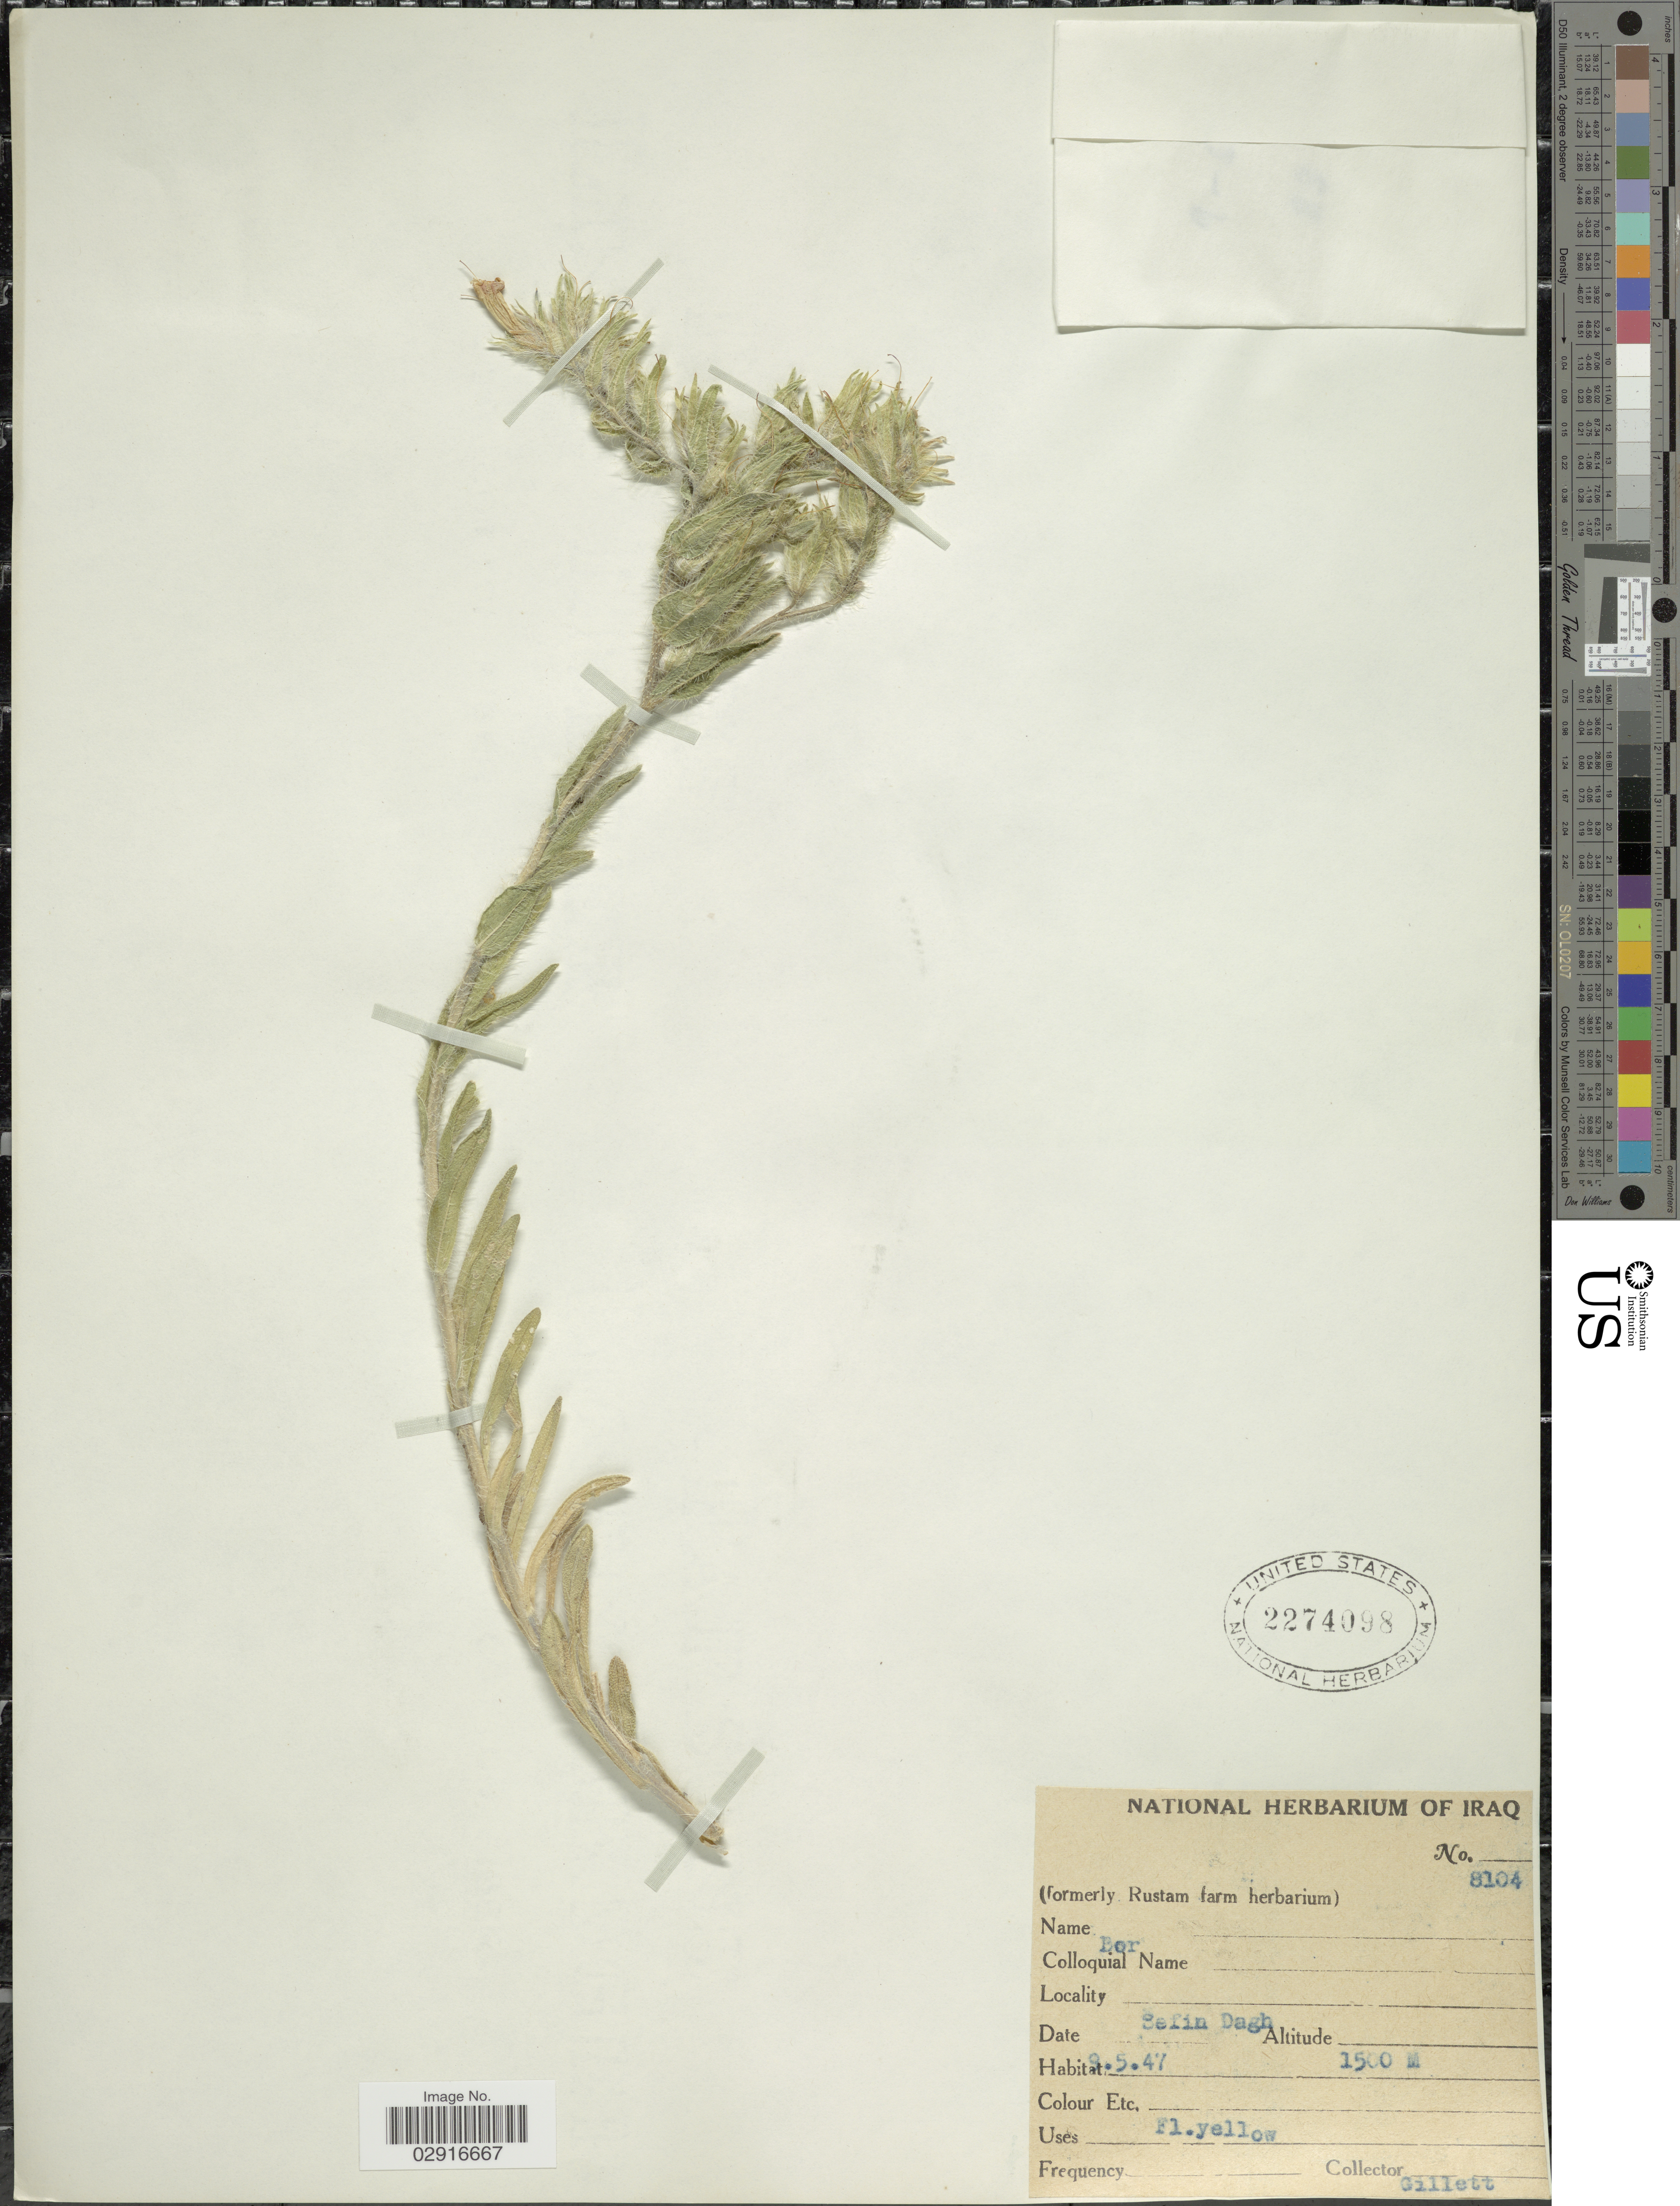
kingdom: Plantae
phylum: Tracheophyta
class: Magnoliopsida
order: Boraginales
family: Boraginaceae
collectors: Gillett, --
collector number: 8104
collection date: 1947-05-09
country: Iraq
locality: Sefin Dagh.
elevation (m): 1500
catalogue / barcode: US 2274098